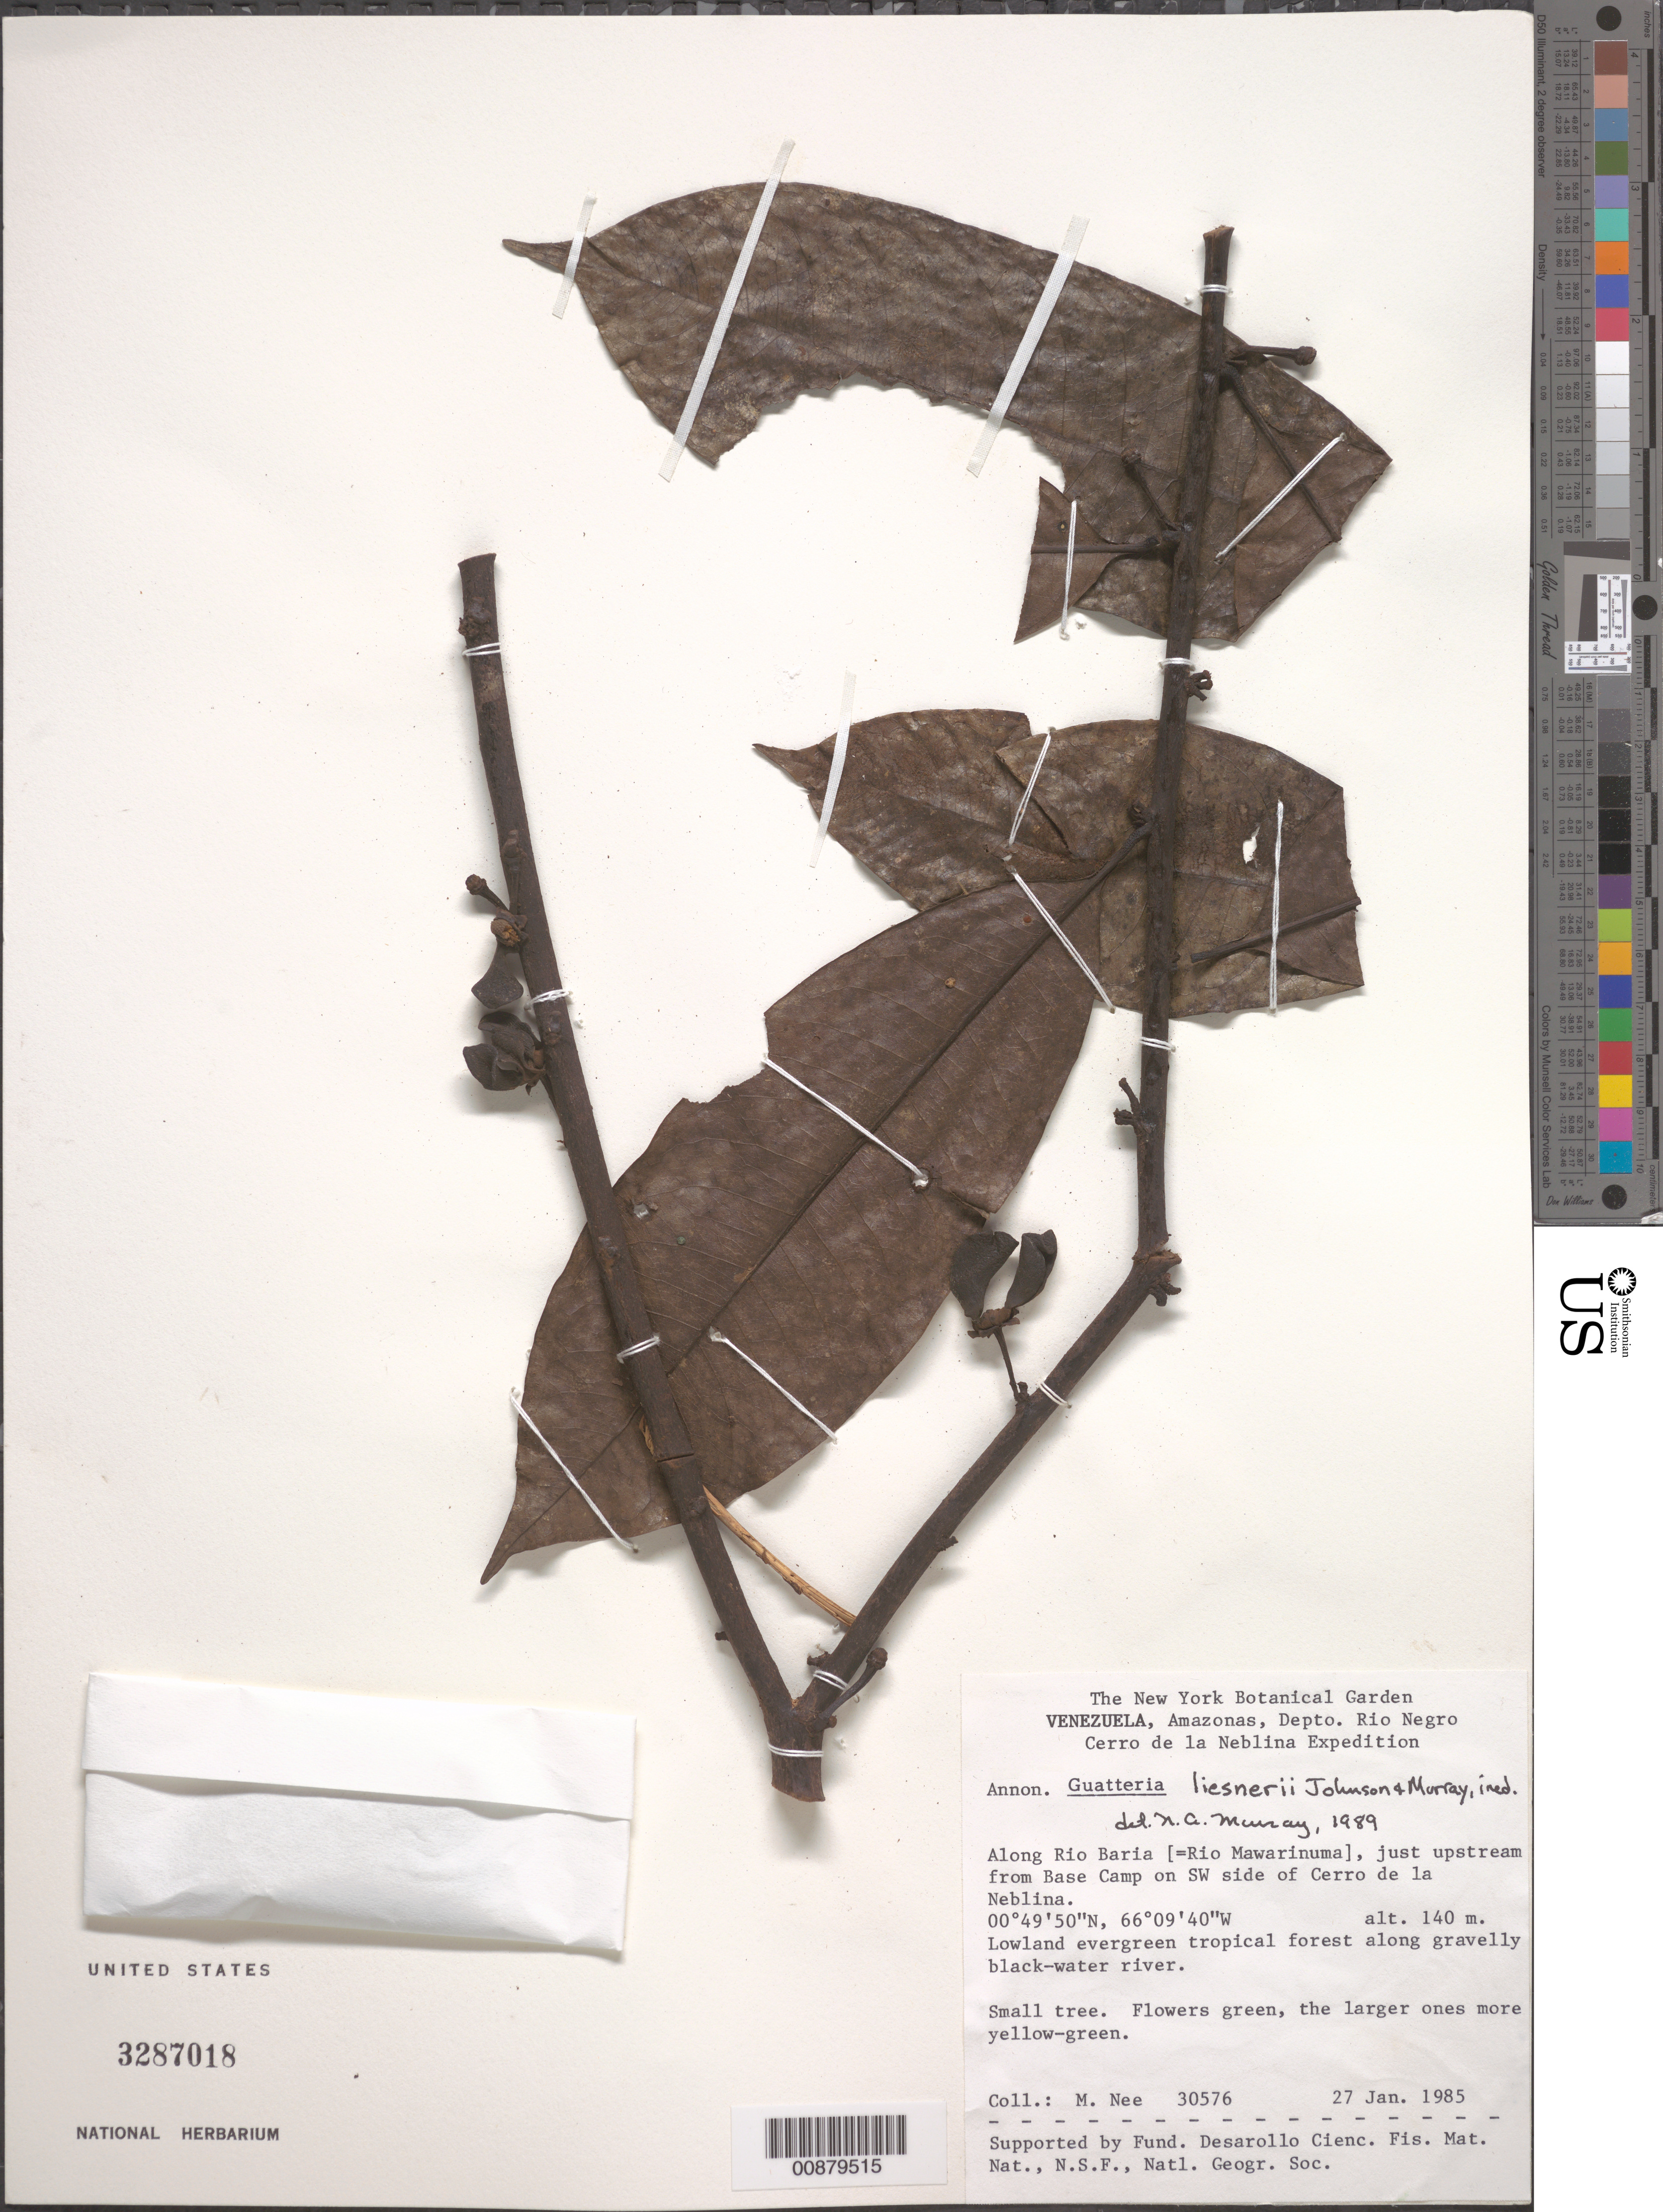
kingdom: Plantae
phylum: Tracheophyta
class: Magnoliopsida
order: Magnoliales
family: Annonaceae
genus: Guatteria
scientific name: Guatteria liesneri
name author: D.M. Johnson & N.A. Murray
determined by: Murray, N. A.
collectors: M. Nee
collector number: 30576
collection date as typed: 27-Jan-85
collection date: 1985-01-27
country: Venezuela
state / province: Amazonas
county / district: Río Negro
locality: Río Baria (=Río Mawarinuma), upstream from Base Camp on SW side of Cerro de la Neblina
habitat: Lowland evergreen tropical forest along gravelly black-water river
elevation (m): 140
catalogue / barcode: US 3287018